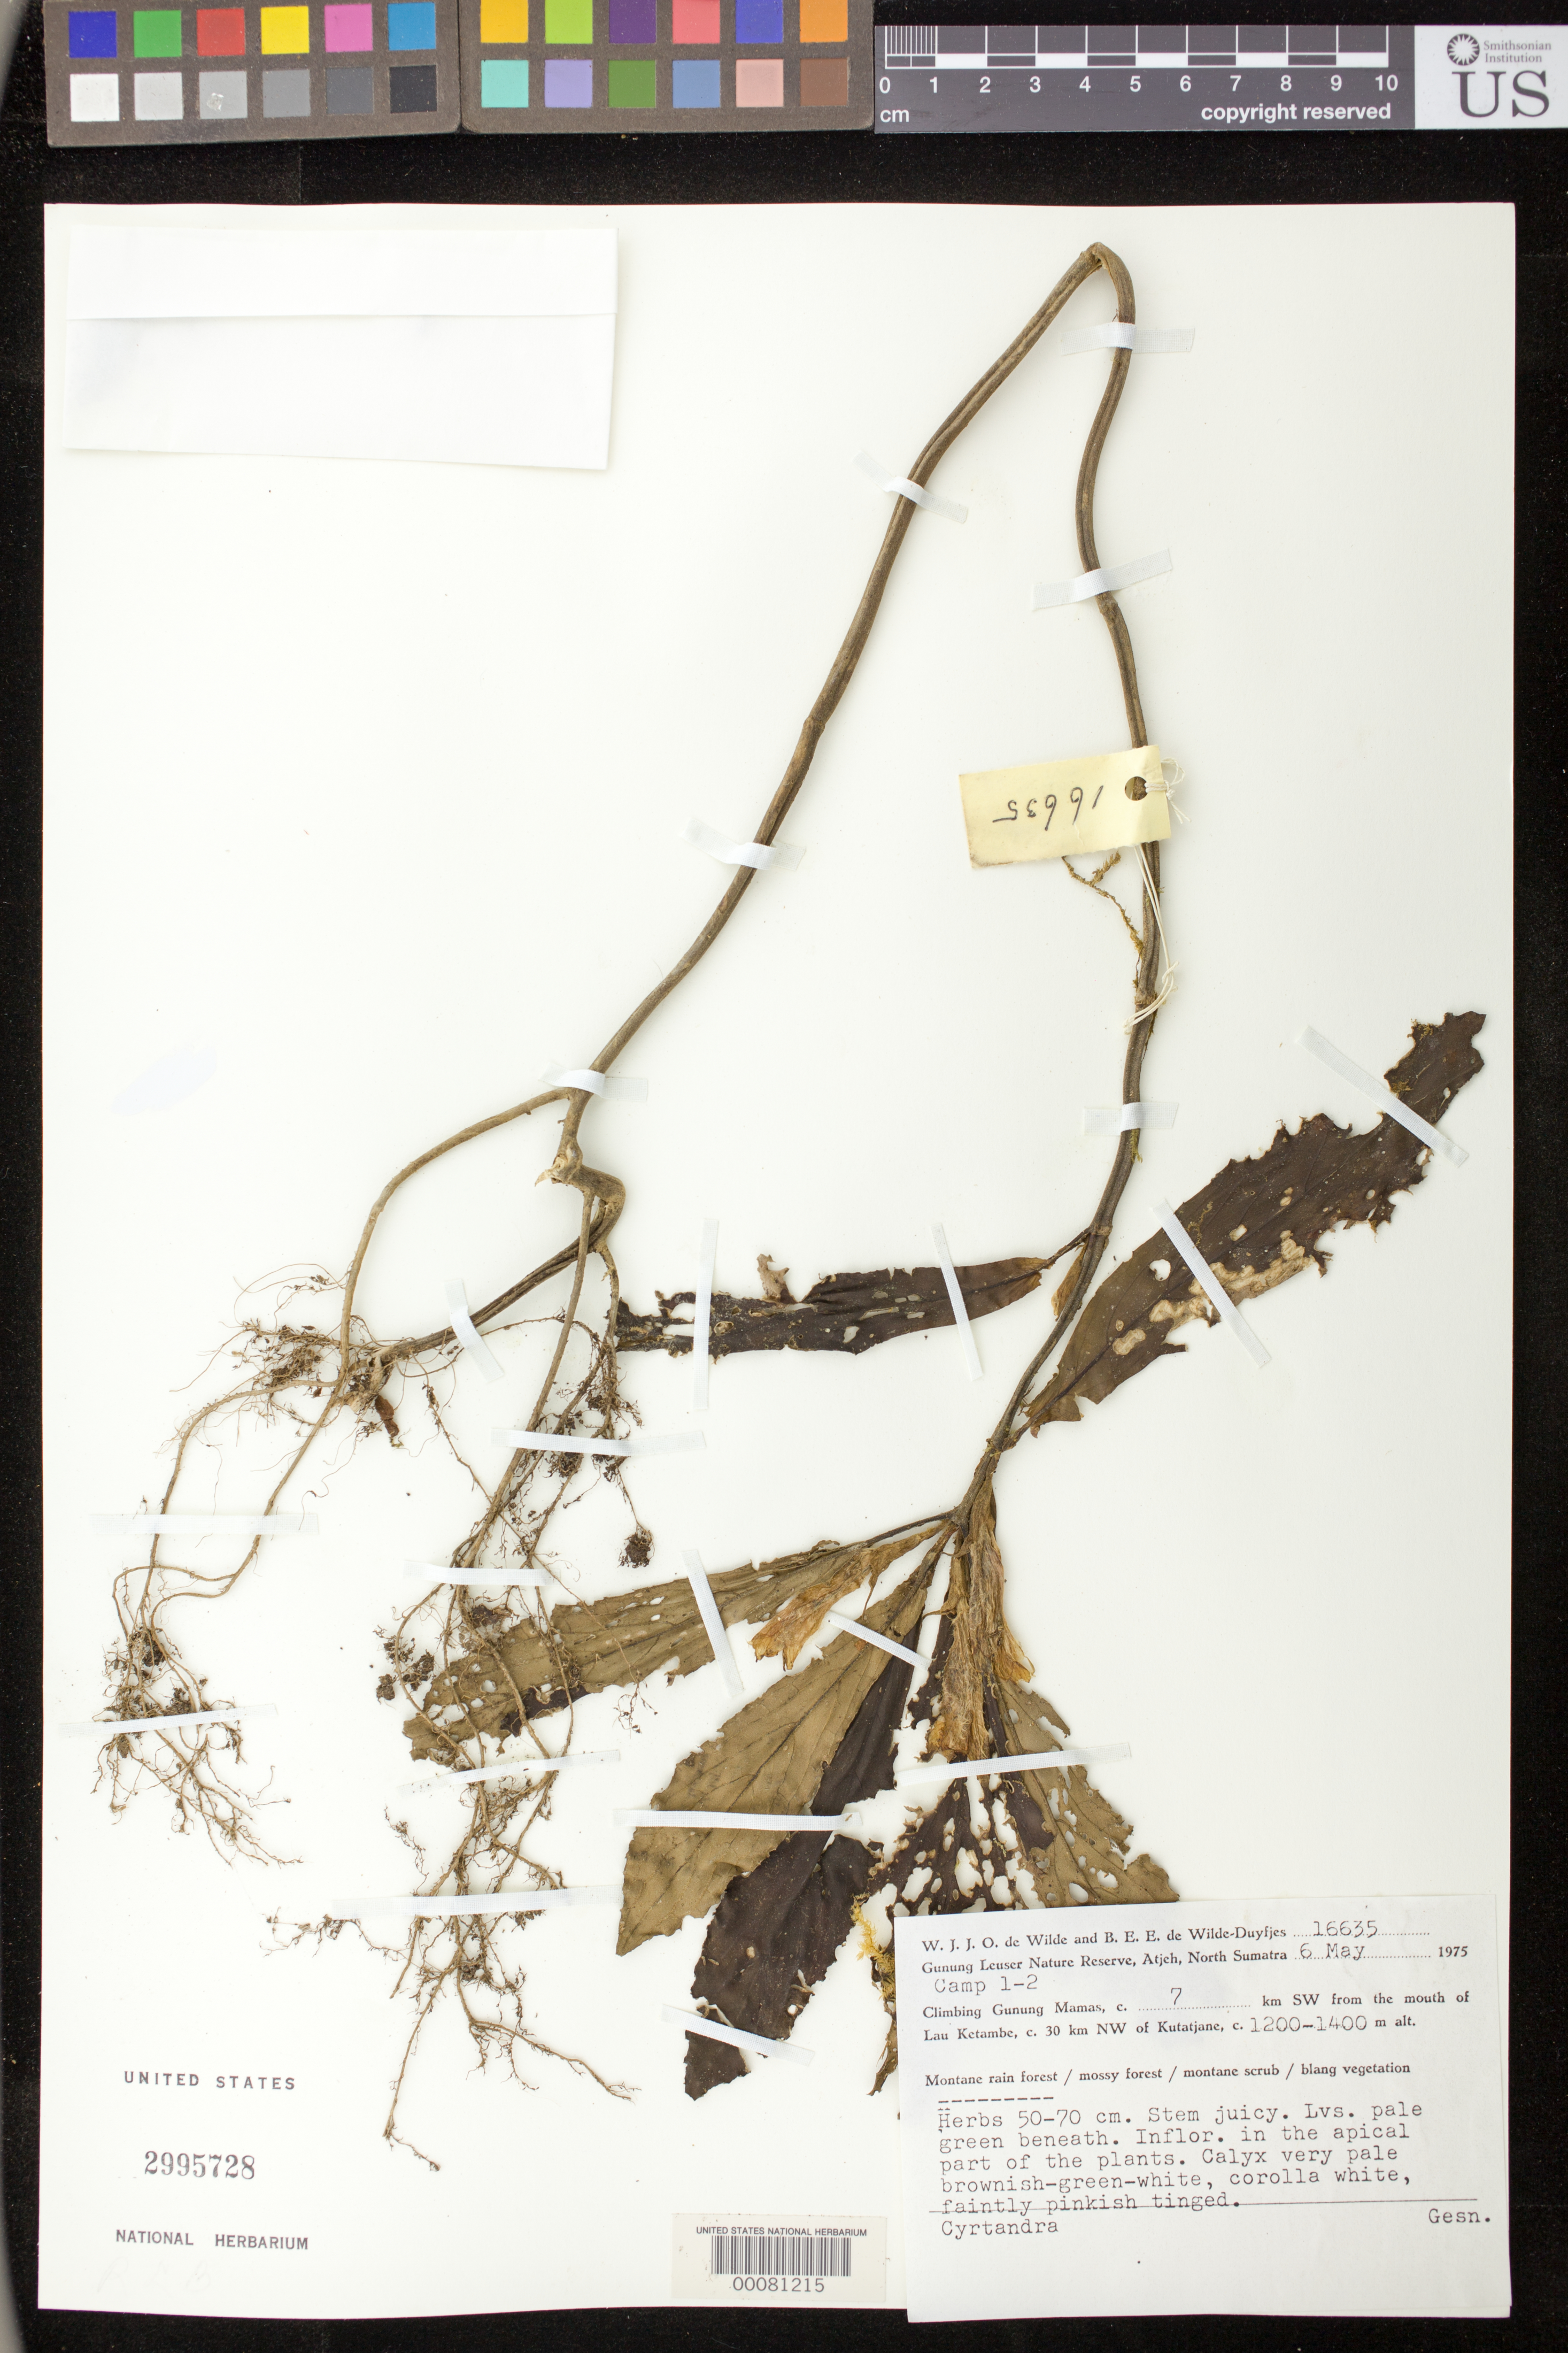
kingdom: Plantae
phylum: Tracheophyta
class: Magnoliopsida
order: Lamiales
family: Gesneriaceae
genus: Cyrtandra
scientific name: Cyrtandra sp.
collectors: W. J. de Wilde & B. E. de Wilde-Duyfjes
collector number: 16635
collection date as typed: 06 May 1975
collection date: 1975-05-06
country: Indonesia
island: Sumatra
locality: North sumatra prov., Climbing gunung mamas, about 7 km sw from the mouth of lau ketambe, about 30 km nw of kutajane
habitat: Montane rain forest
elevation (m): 1200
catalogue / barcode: US 2995728